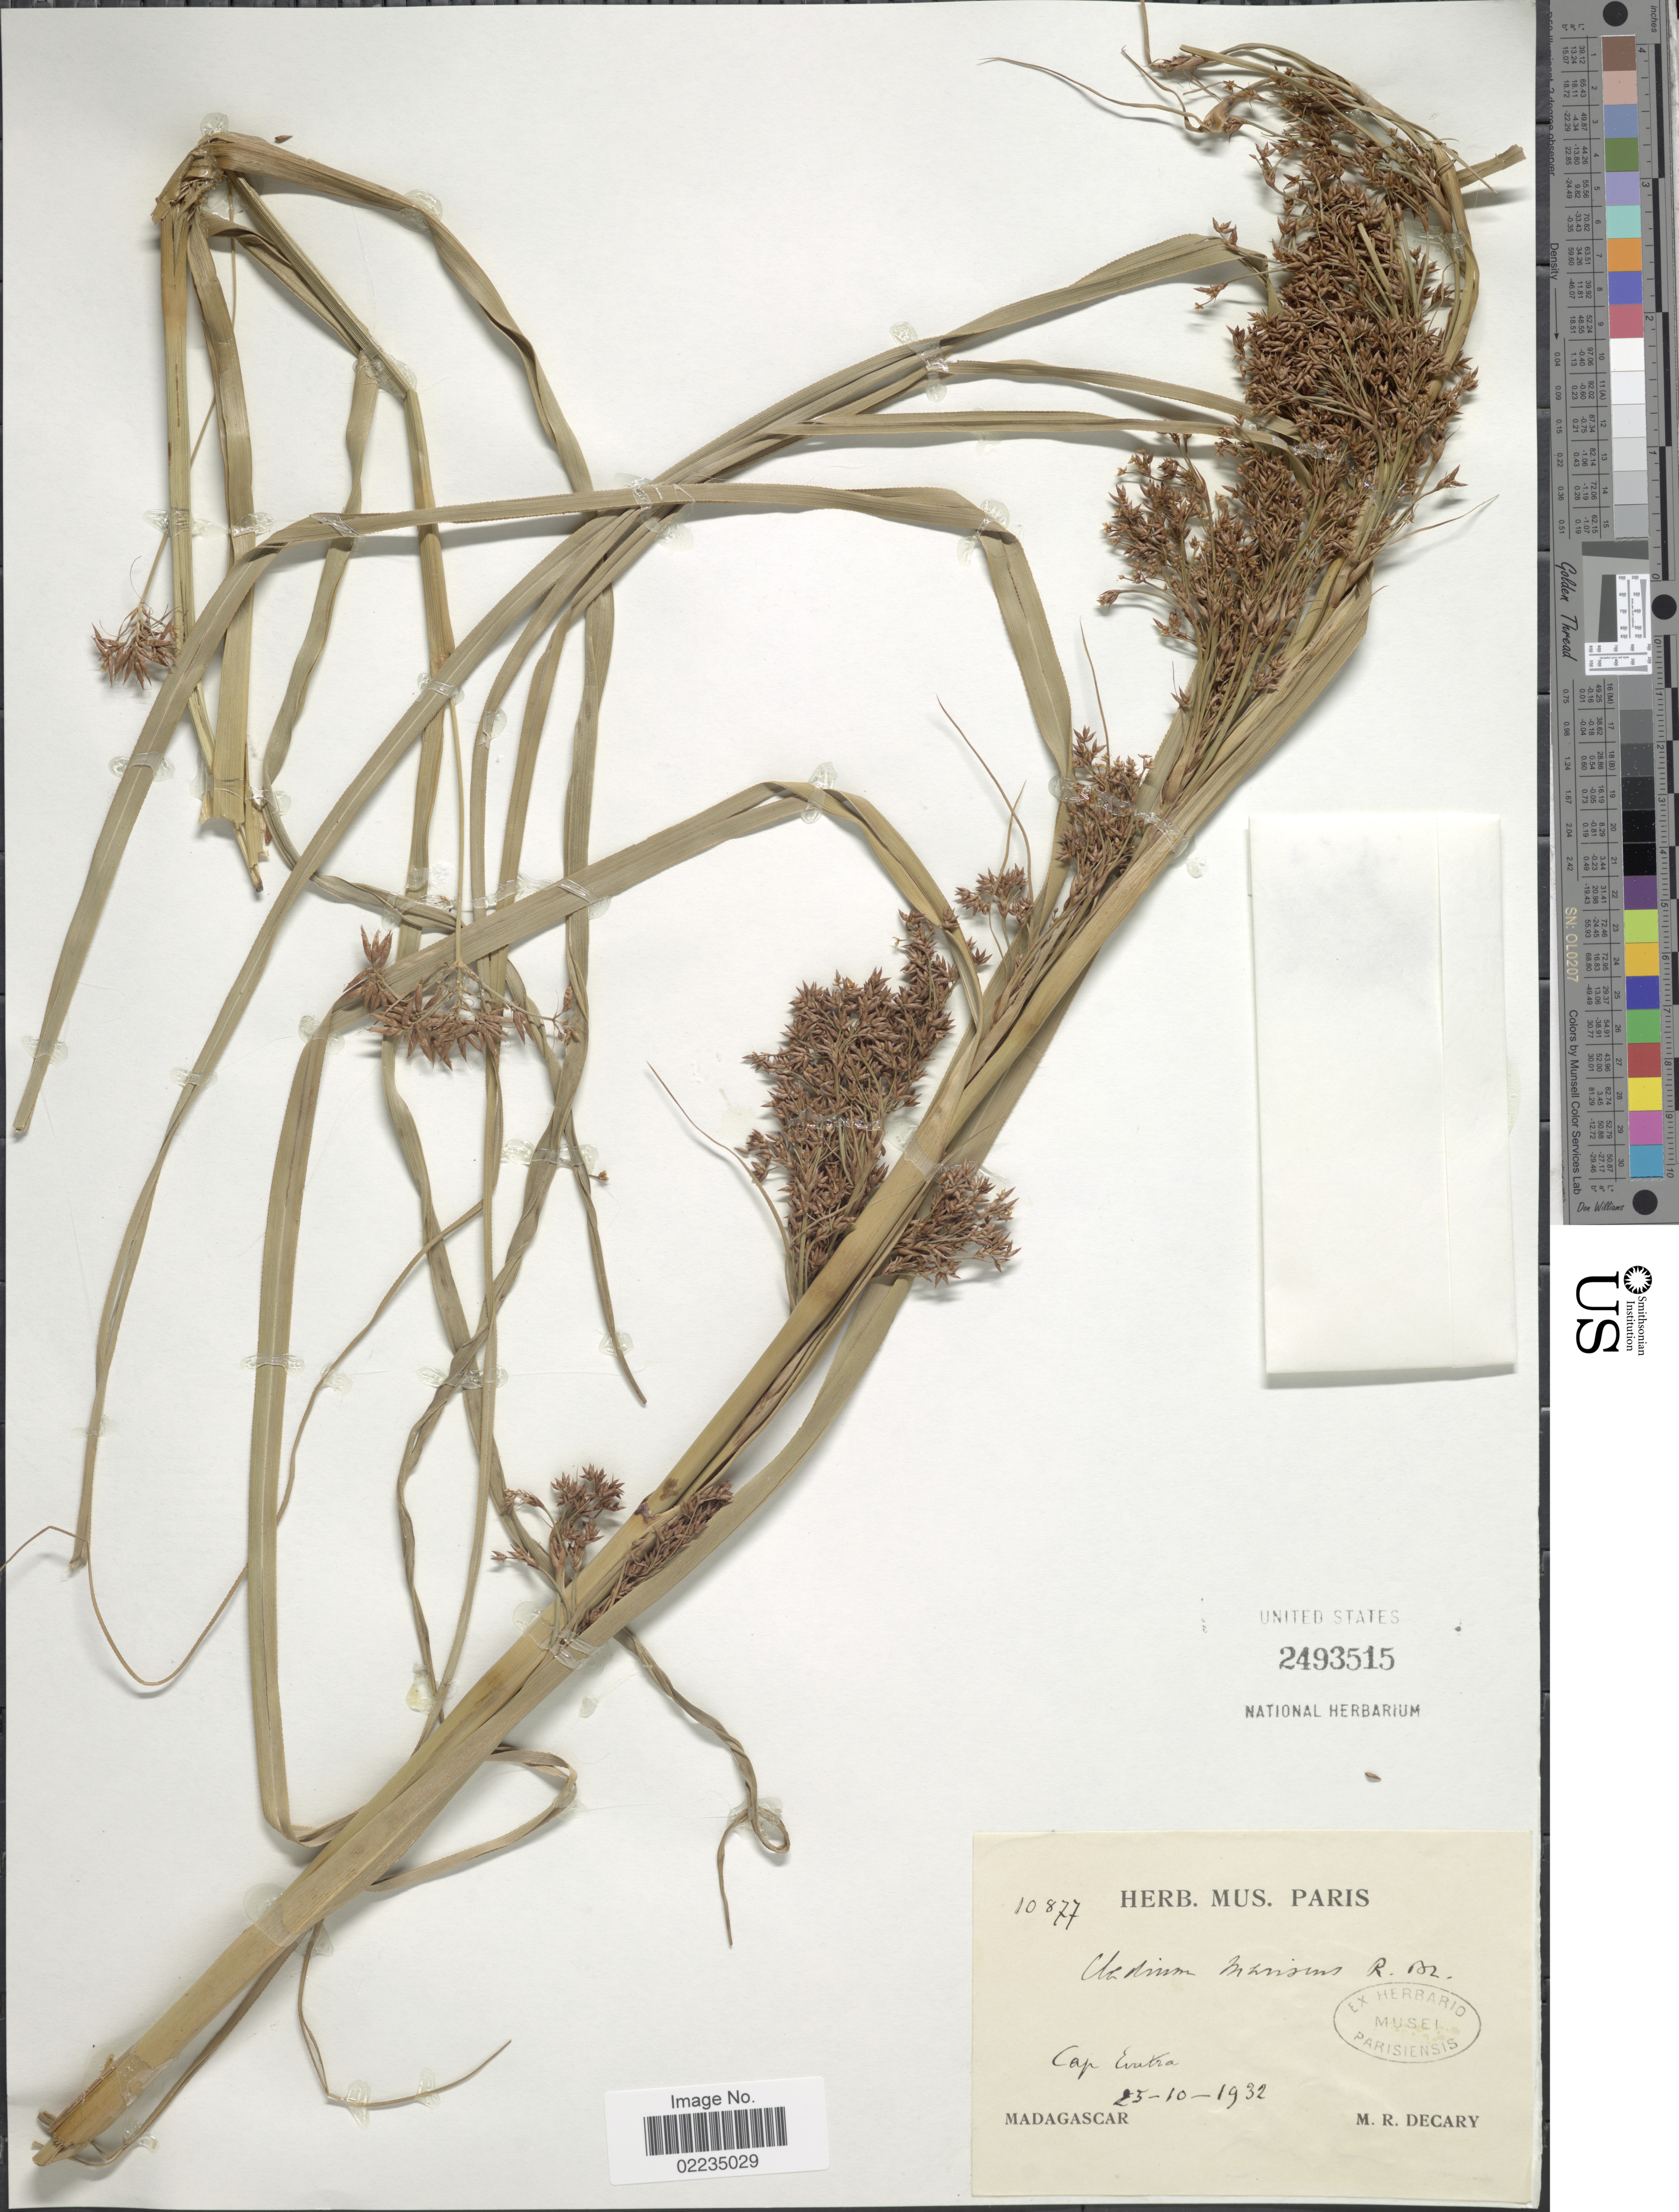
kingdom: Plantae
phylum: Tracheophyta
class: Liliopsida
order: Poales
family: Cyperaceae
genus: Cladium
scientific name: Cladium mariscus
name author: (L.) Pohl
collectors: R. Decary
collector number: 10877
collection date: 1932-10-25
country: Madagascar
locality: Cap Erecta, Madagascar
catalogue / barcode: US 2493515